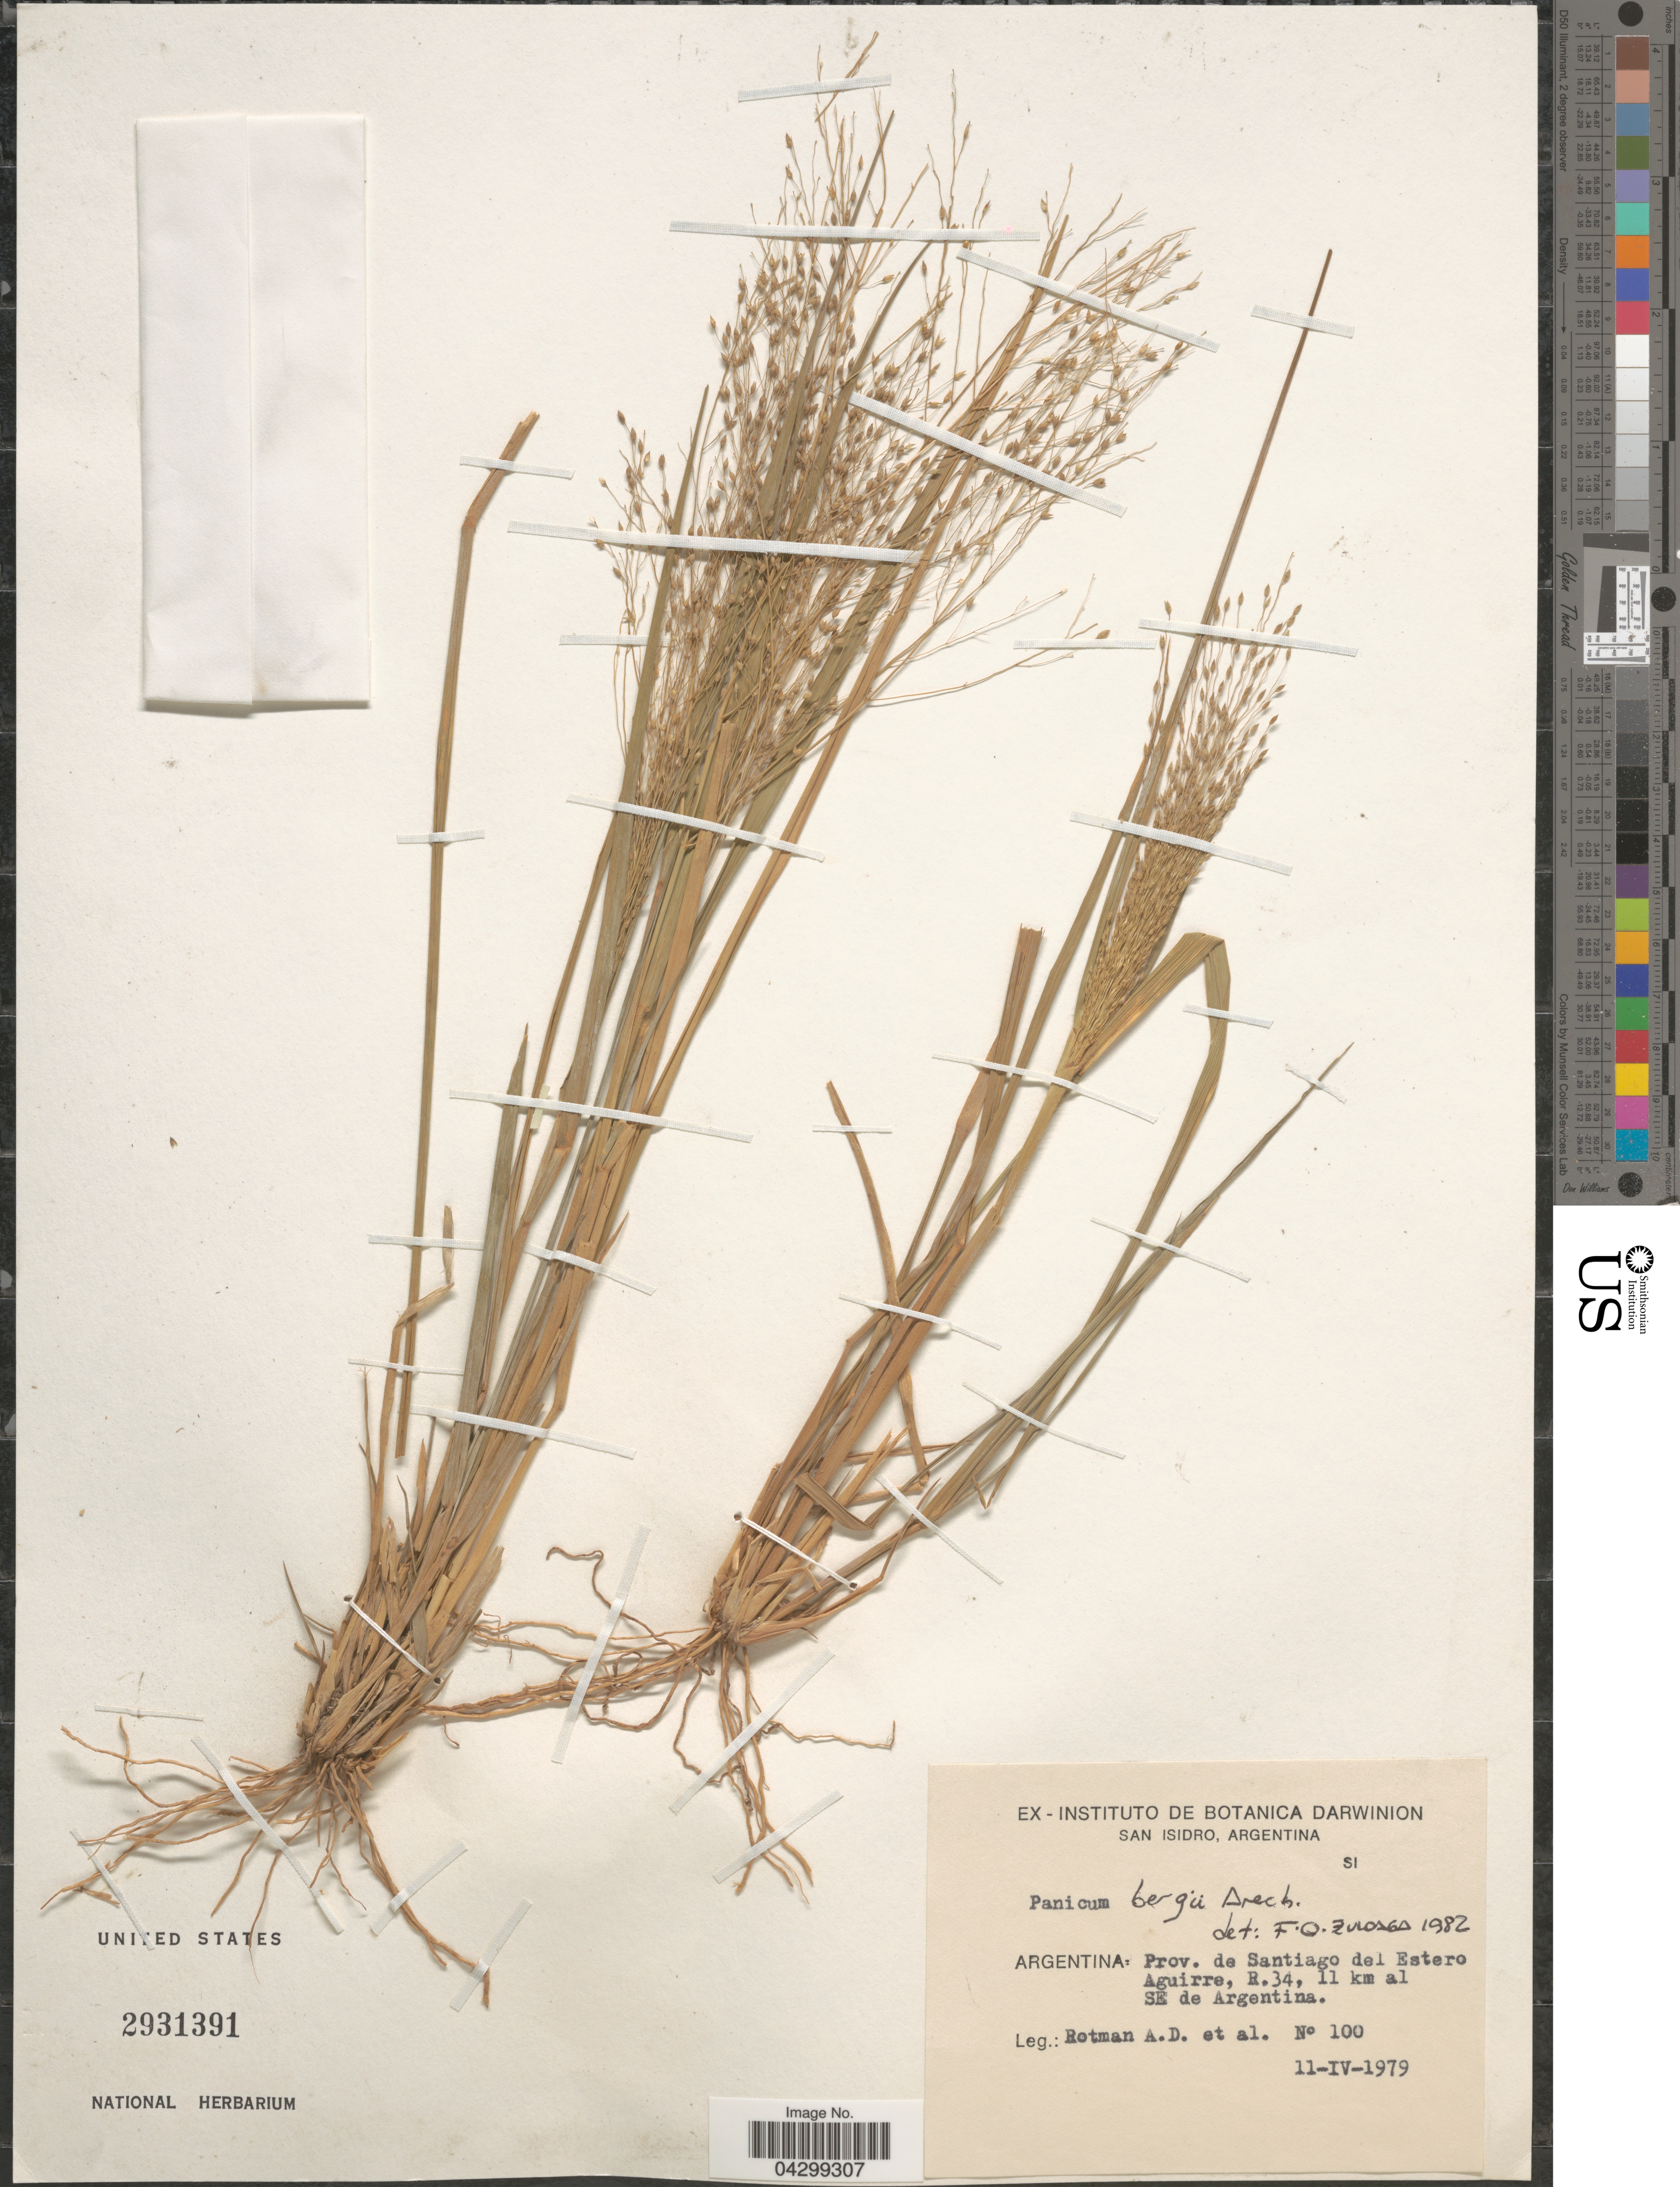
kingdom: Plantae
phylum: Tracheophyta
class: Liliopsida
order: Poales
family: Poaceae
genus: Panicum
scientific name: Panicum bergii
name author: Arechav.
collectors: A. D. Rotman & et al.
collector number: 100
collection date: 1979-04-11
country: Argentina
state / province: Santiago del Estero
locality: Aguirre, R.34, 11 km al SE de Argentina.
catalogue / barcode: US 2931391